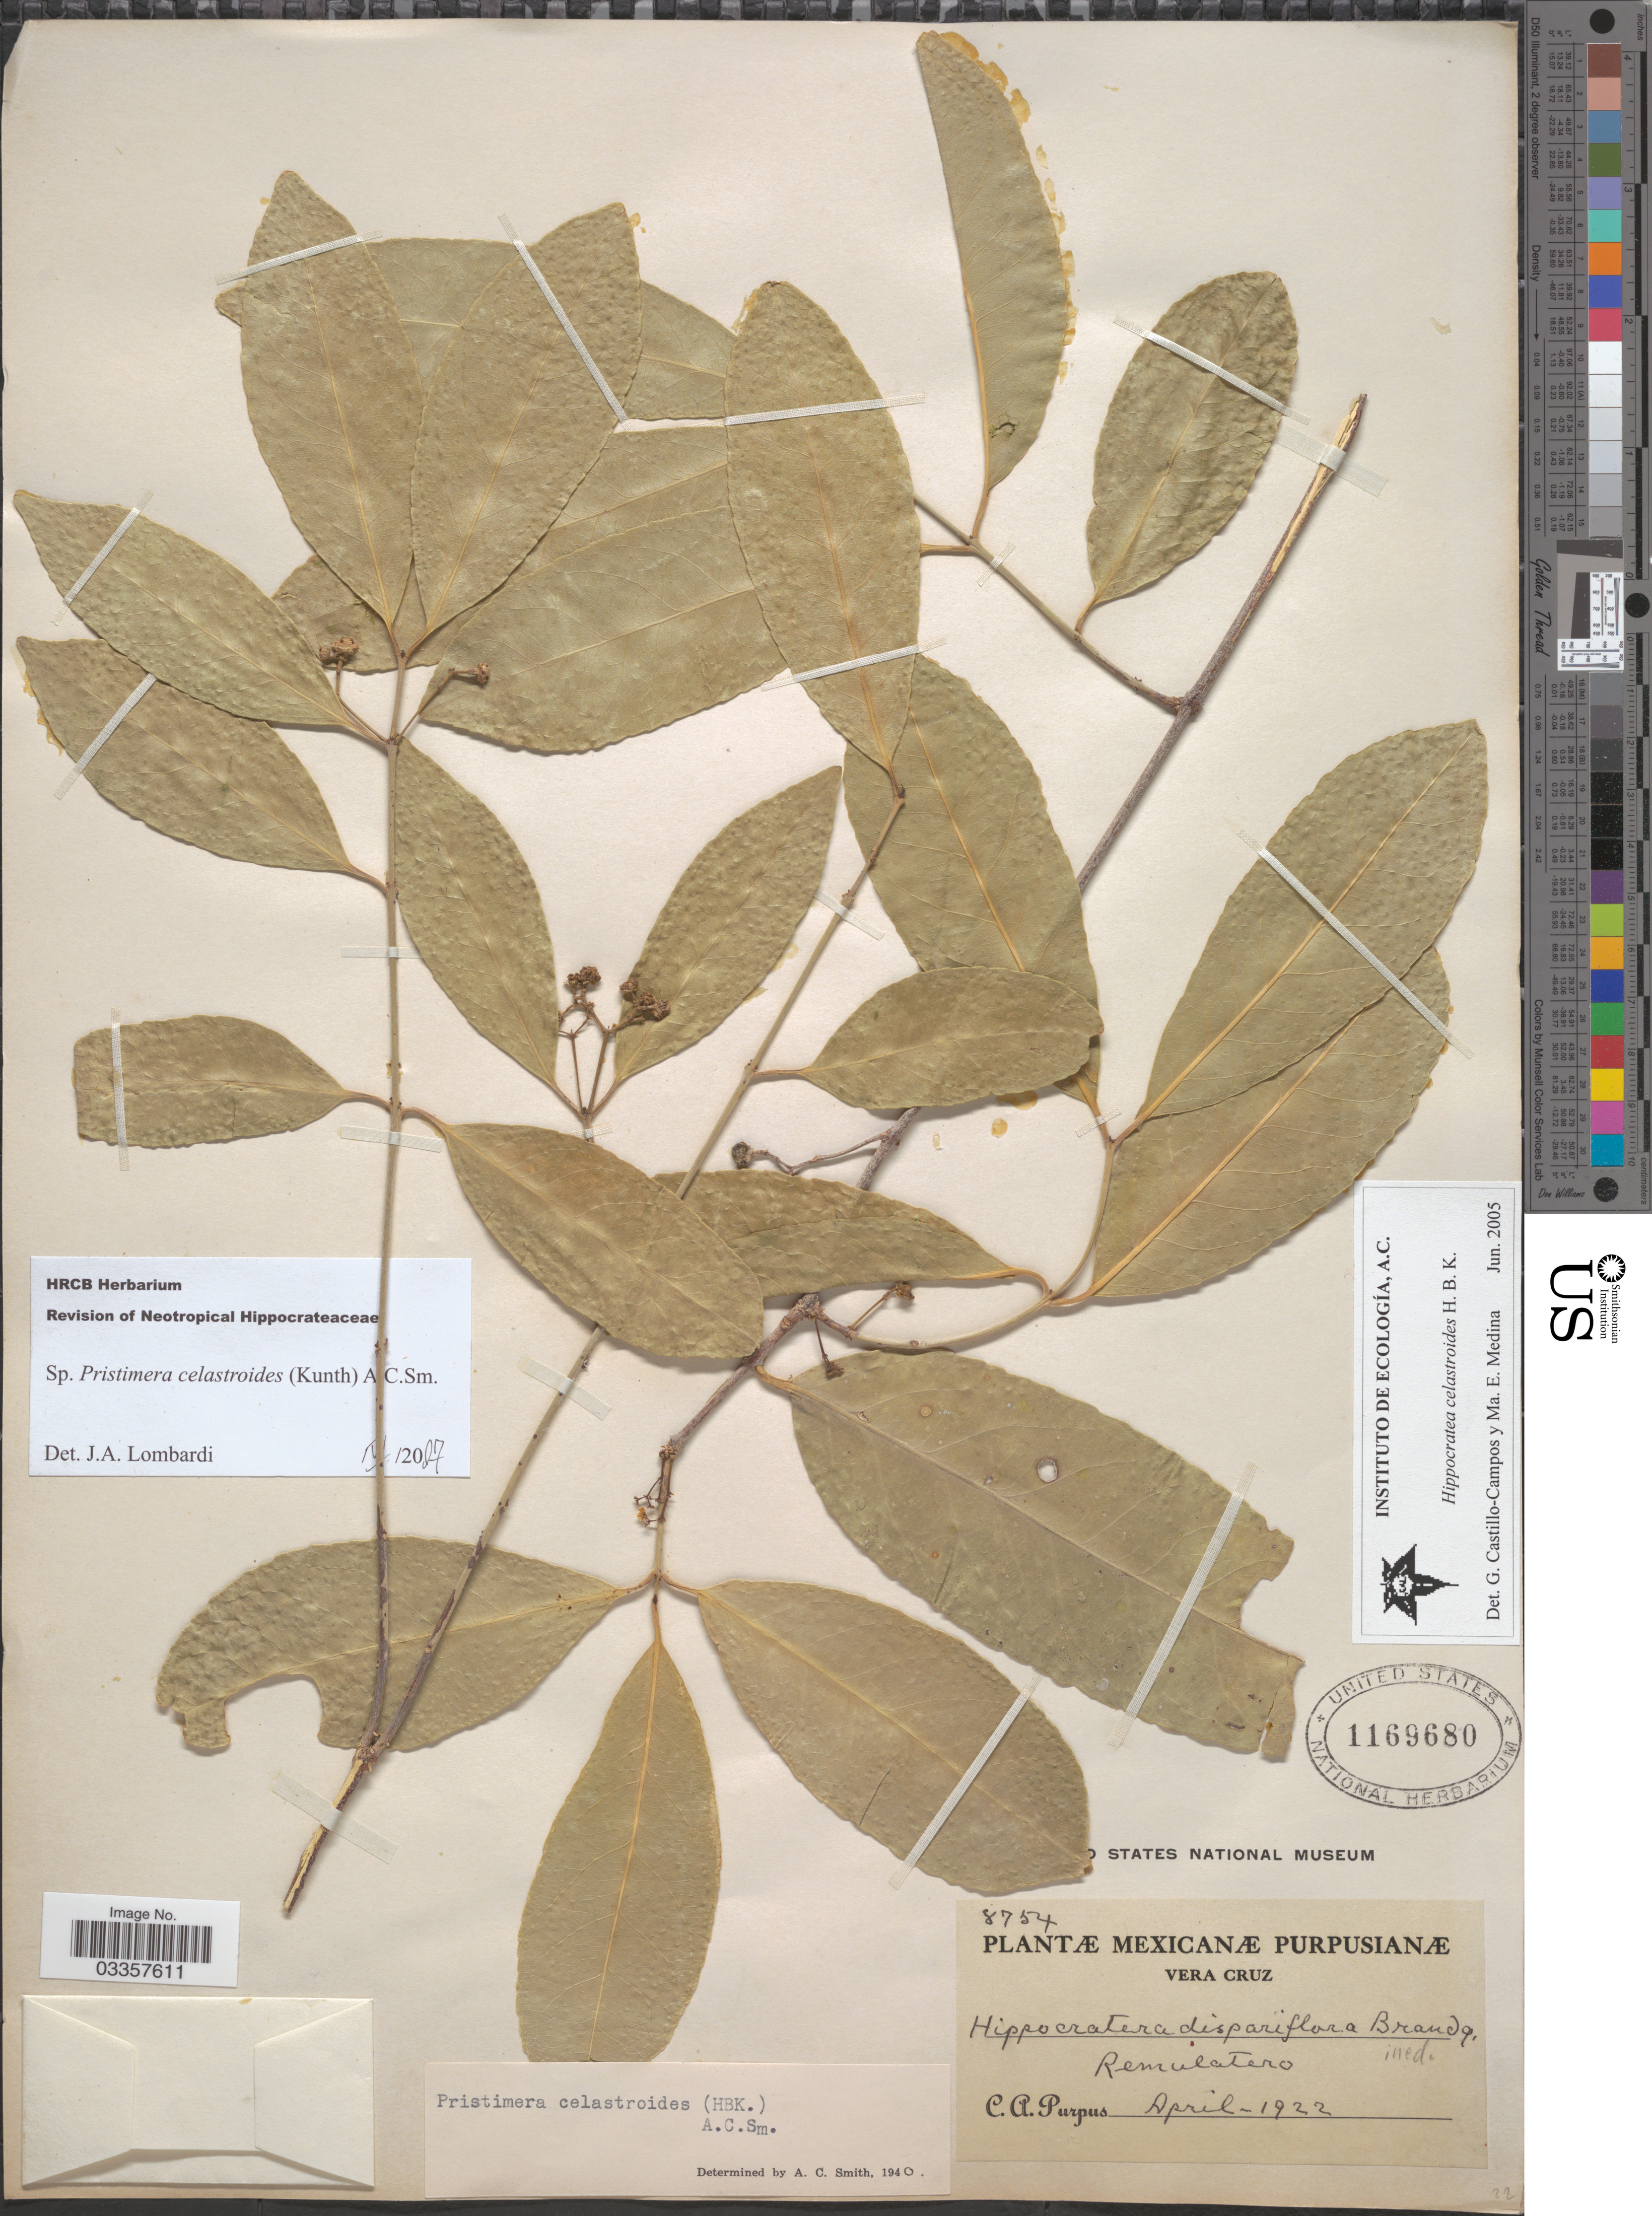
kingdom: Plantae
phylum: Tracheophyta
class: Magnoliopsida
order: Celastrales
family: Celastraceae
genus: Pristimera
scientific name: Pristimera celastroides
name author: (Kunth) A.C. Sm.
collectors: C. A. Purpus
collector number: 8754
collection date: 1922-04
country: Mexico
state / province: Veracruz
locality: Vera Cruz. Remulatero.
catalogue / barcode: US 1169680